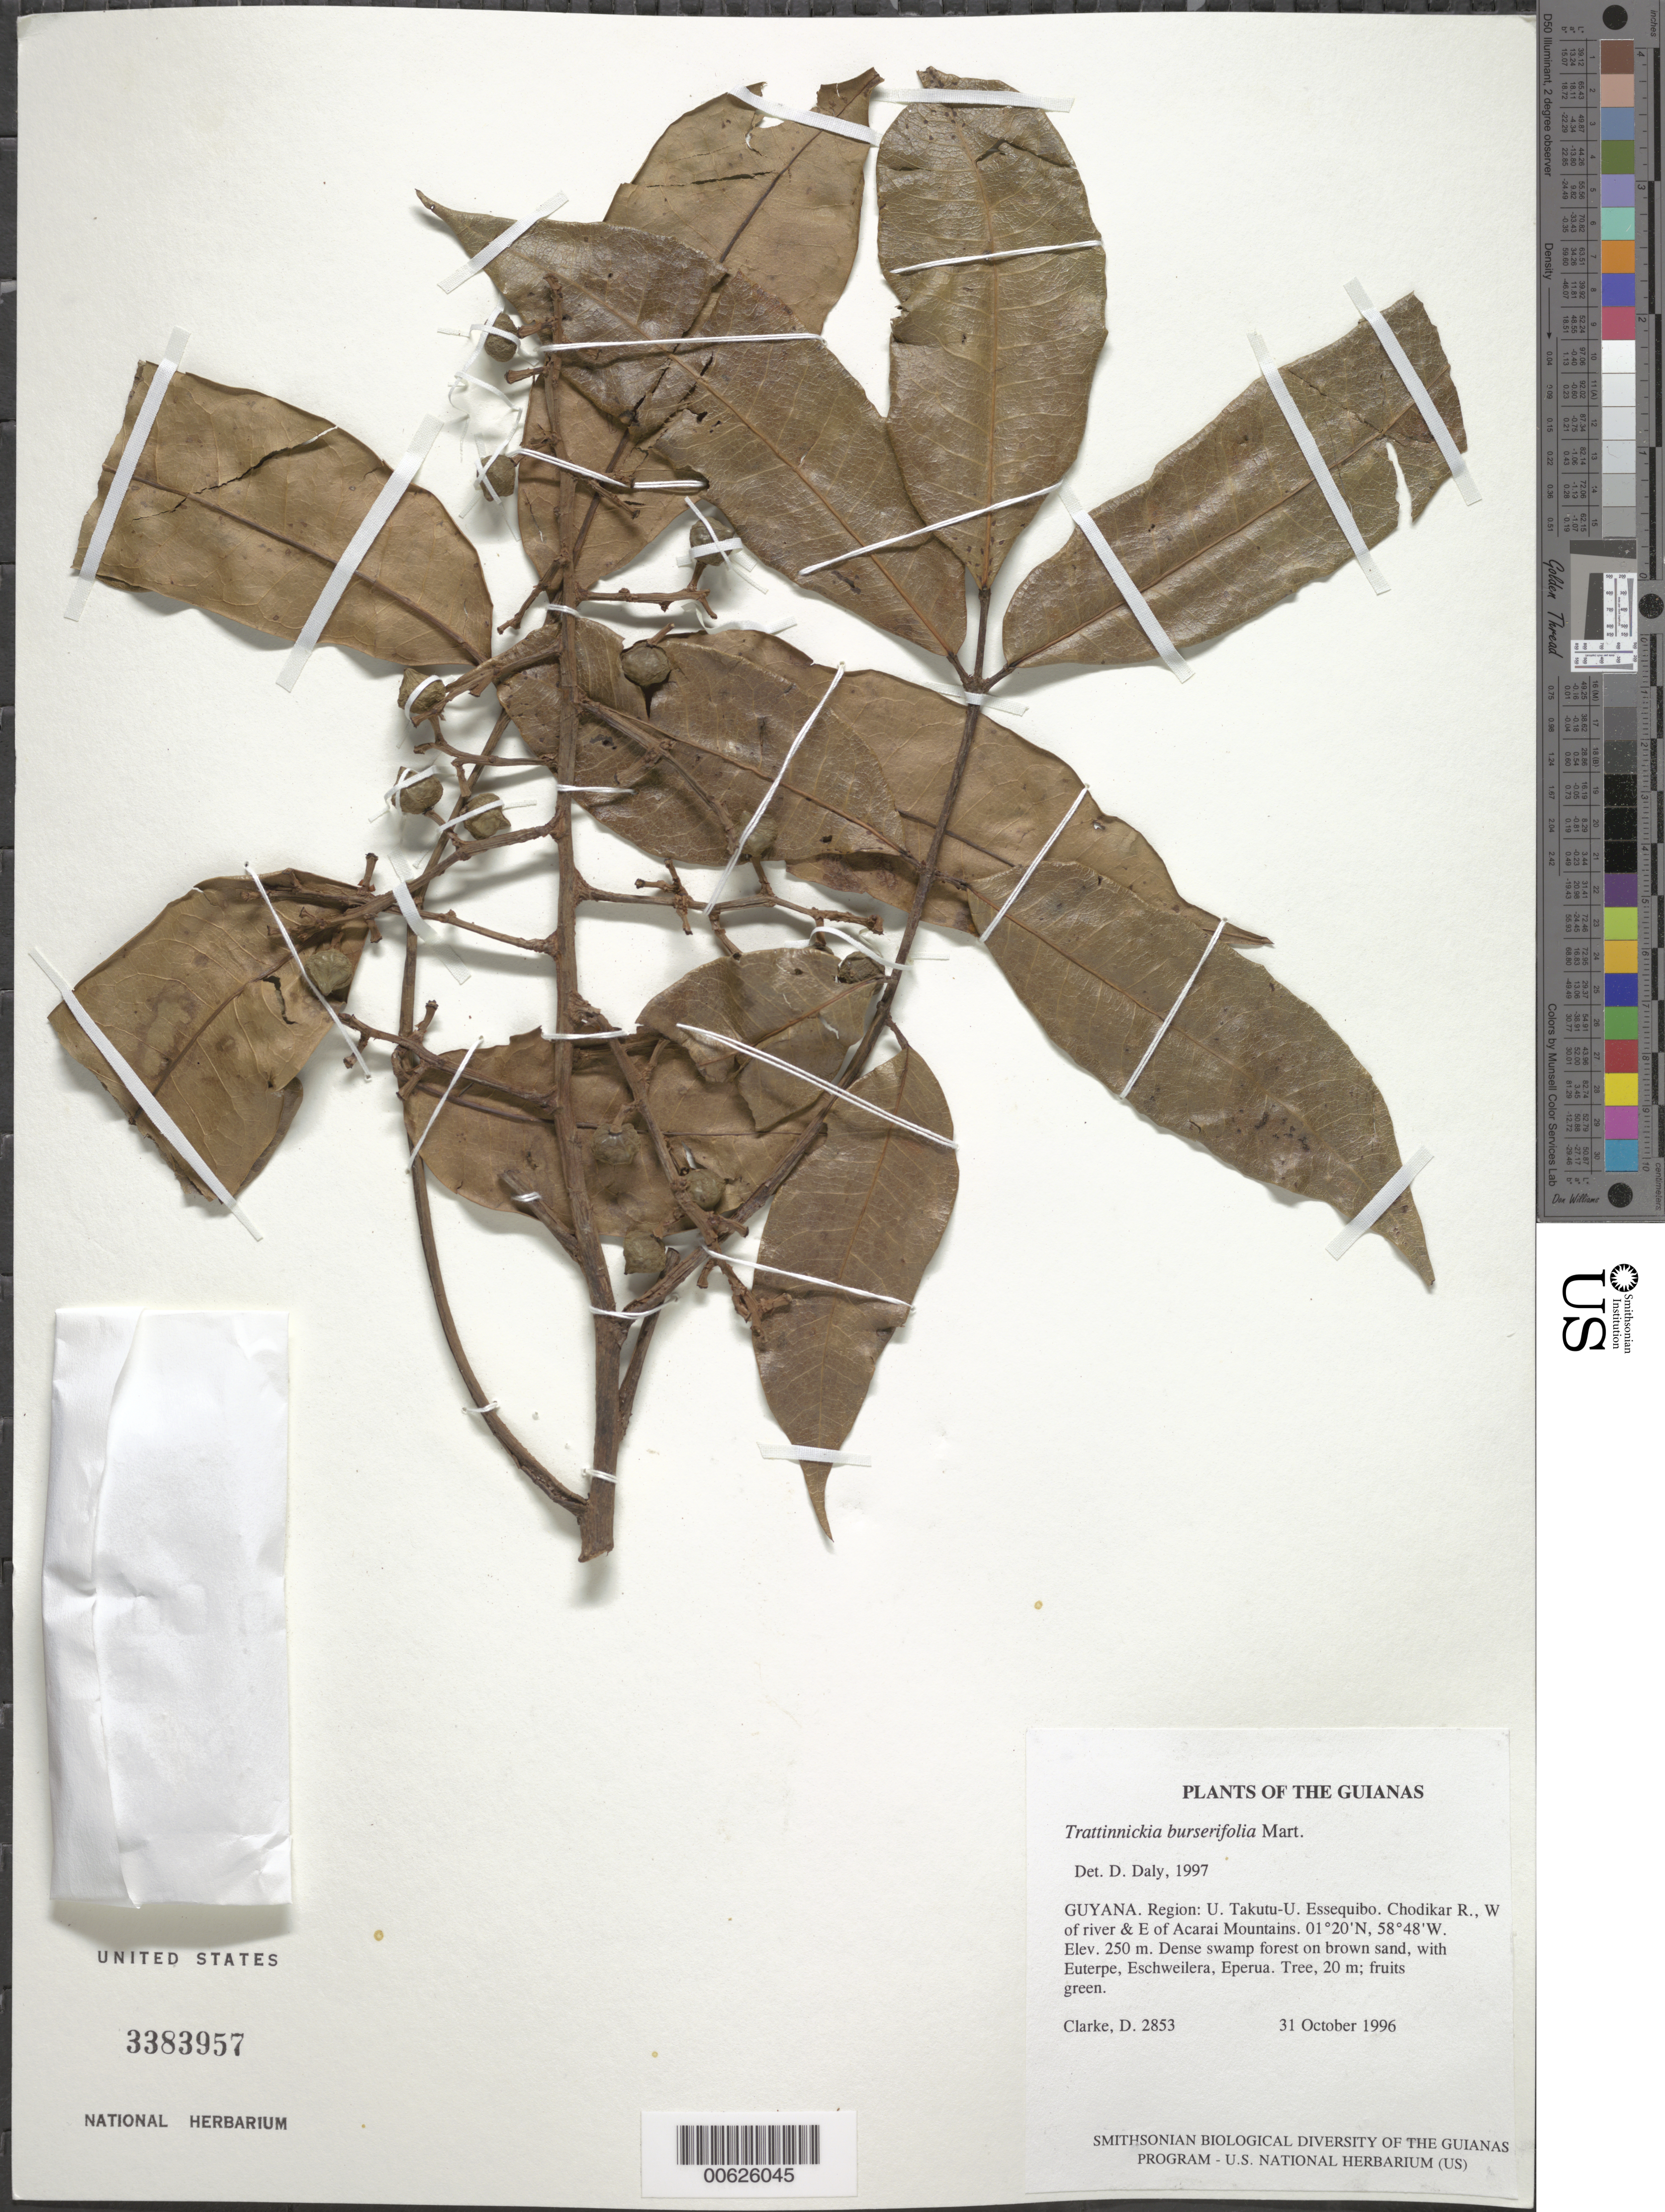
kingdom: Plantae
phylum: Tracheophyta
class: Magnoliopsida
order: Sapindales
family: Burseraceae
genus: Trattinnickia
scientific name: Trattinnickia burserifolia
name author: Mart.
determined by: Daly, D. C.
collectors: H. D. Clarke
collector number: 2853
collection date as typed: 31 October 1996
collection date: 1996-10-31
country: Guyana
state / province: U. Takutu-U. Essequibo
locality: Chodikar R., W of river & E of Acarai Mountains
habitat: Dense swamp forest on brown sand, with Euterpe, Eschweilera, Eperua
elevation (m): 250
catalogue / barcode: US 3383957